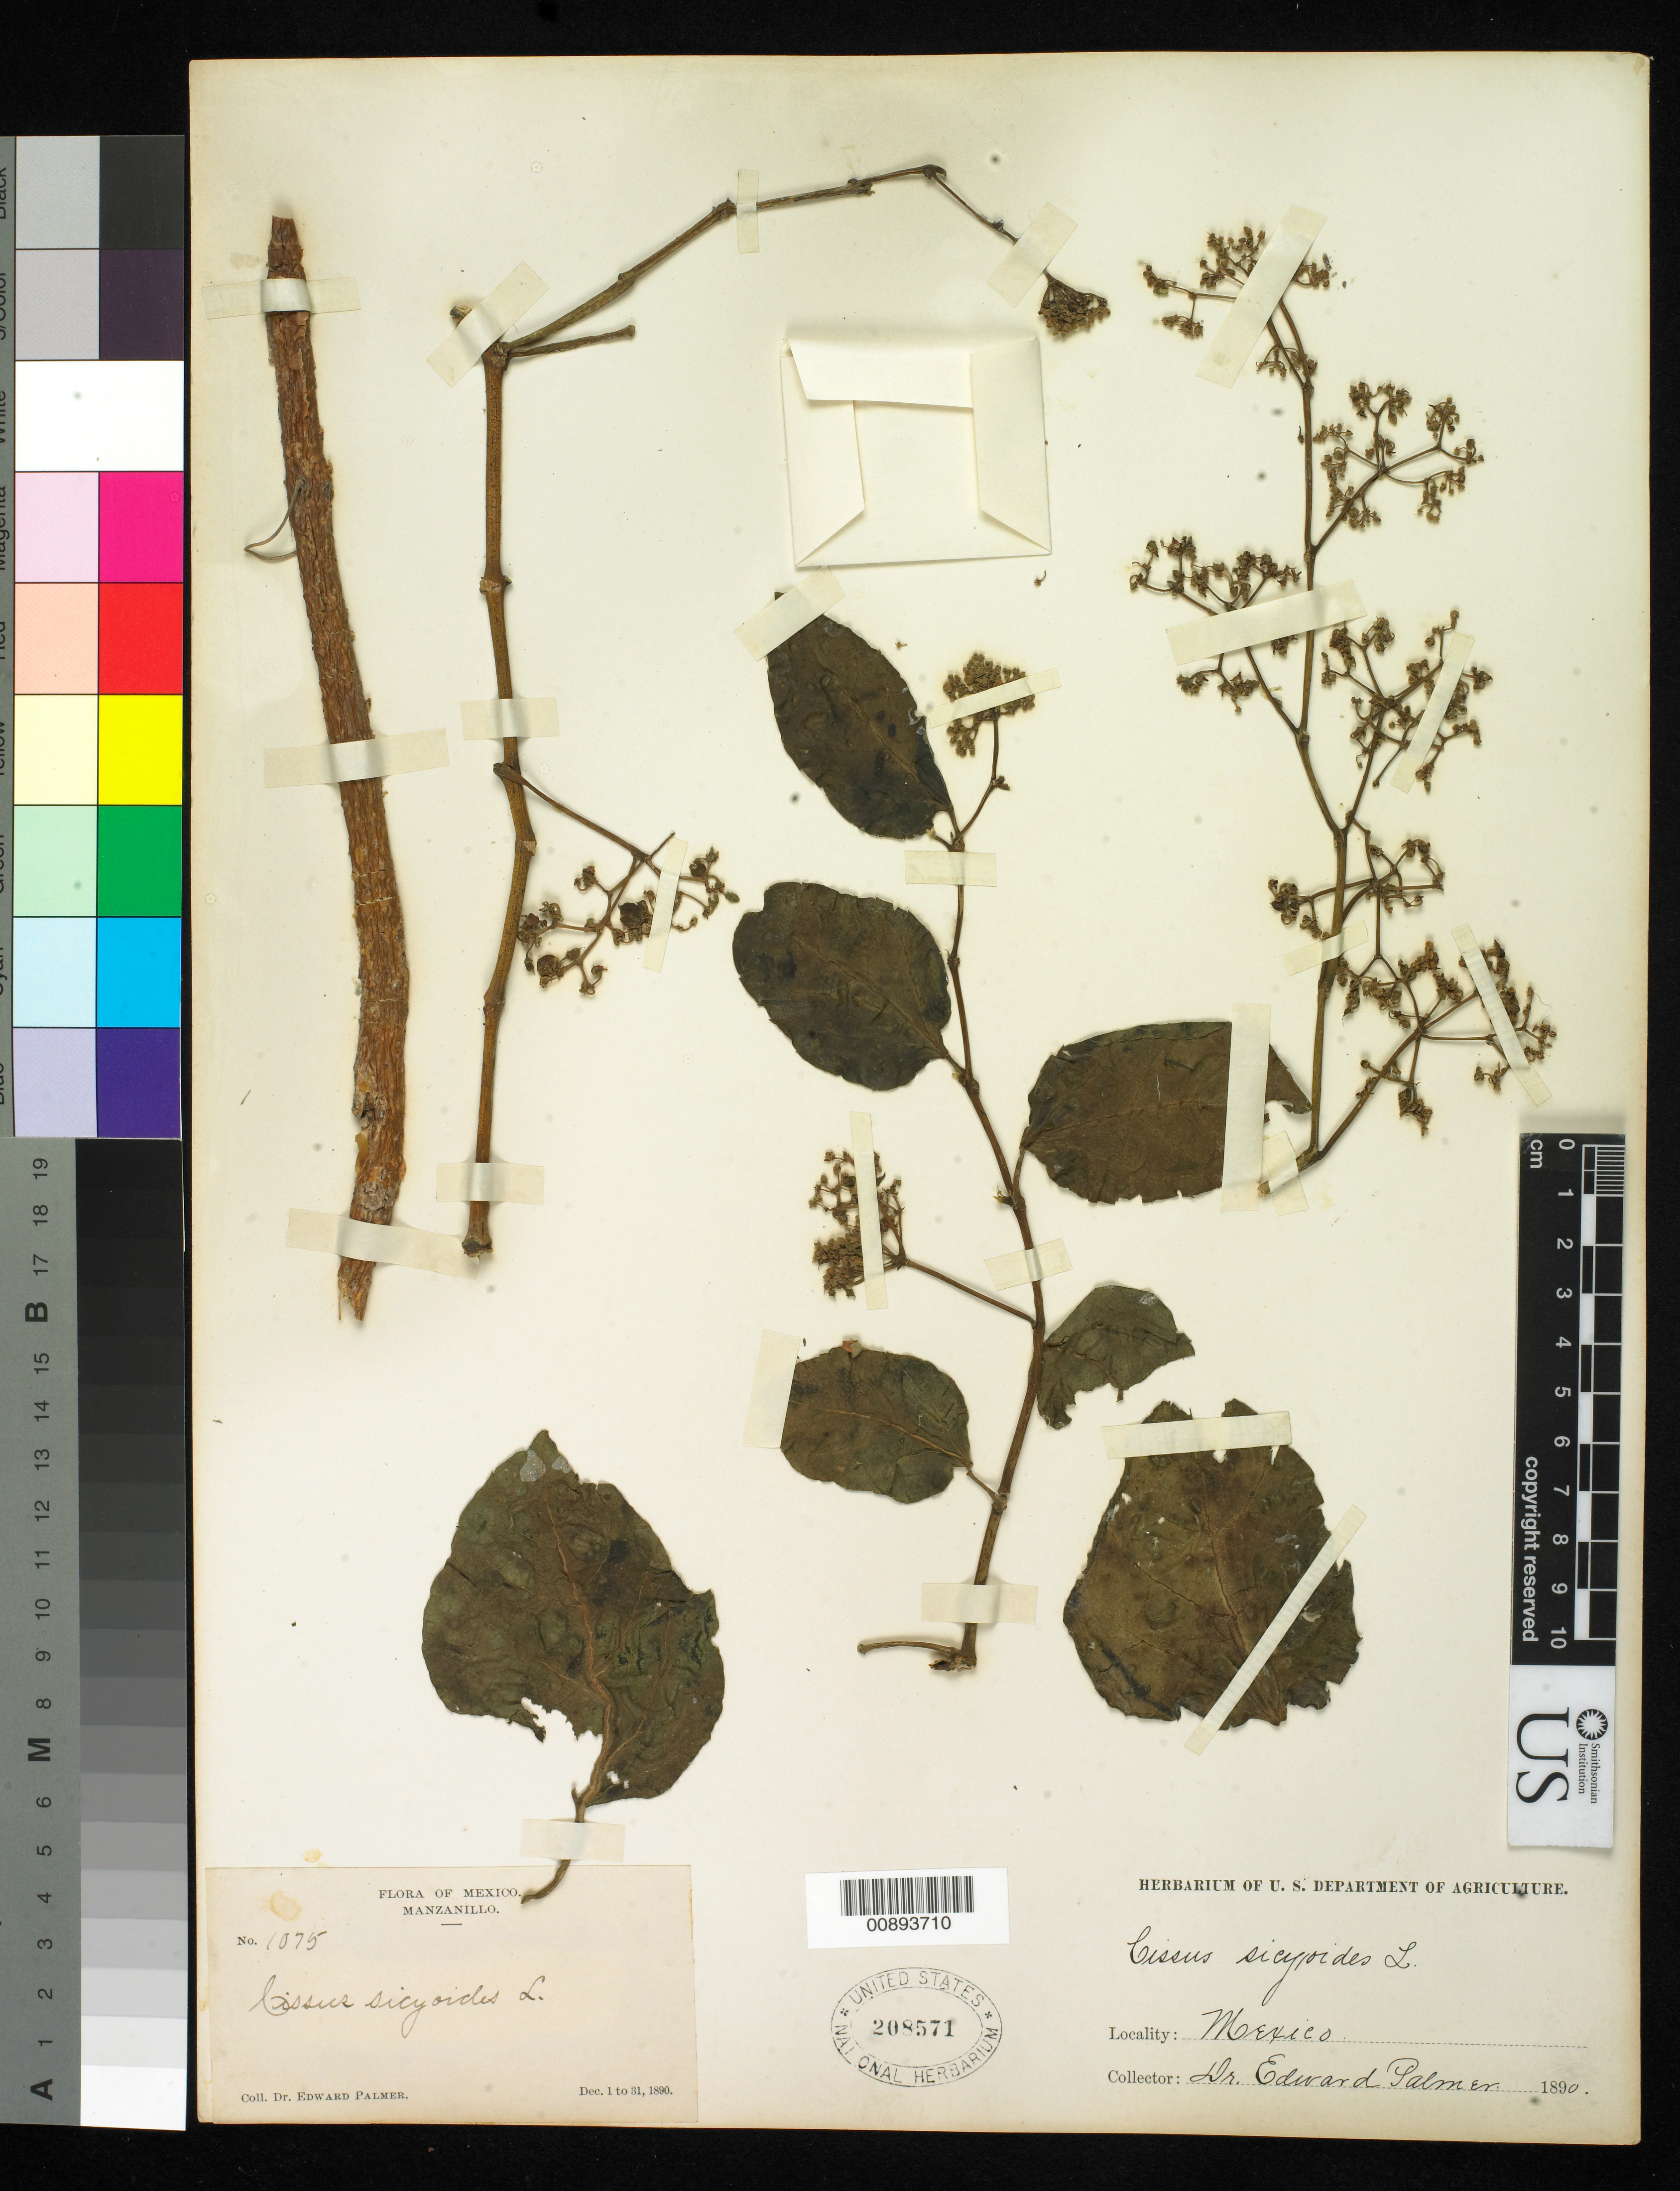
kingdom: Plantae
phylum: Tracheophyta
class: Magnoliopsida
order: Vitales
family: Vitaceae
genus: Cissus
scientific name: Cissus sicyoides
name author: L.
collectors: E. Palmer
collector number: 1075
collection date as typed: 01 Dec 1890 to 31 Dec 1890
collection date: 1890-12-01/1890-12-31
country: Mexico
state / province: Colima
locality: Manzanillo, Colima.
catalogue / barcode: US 208571